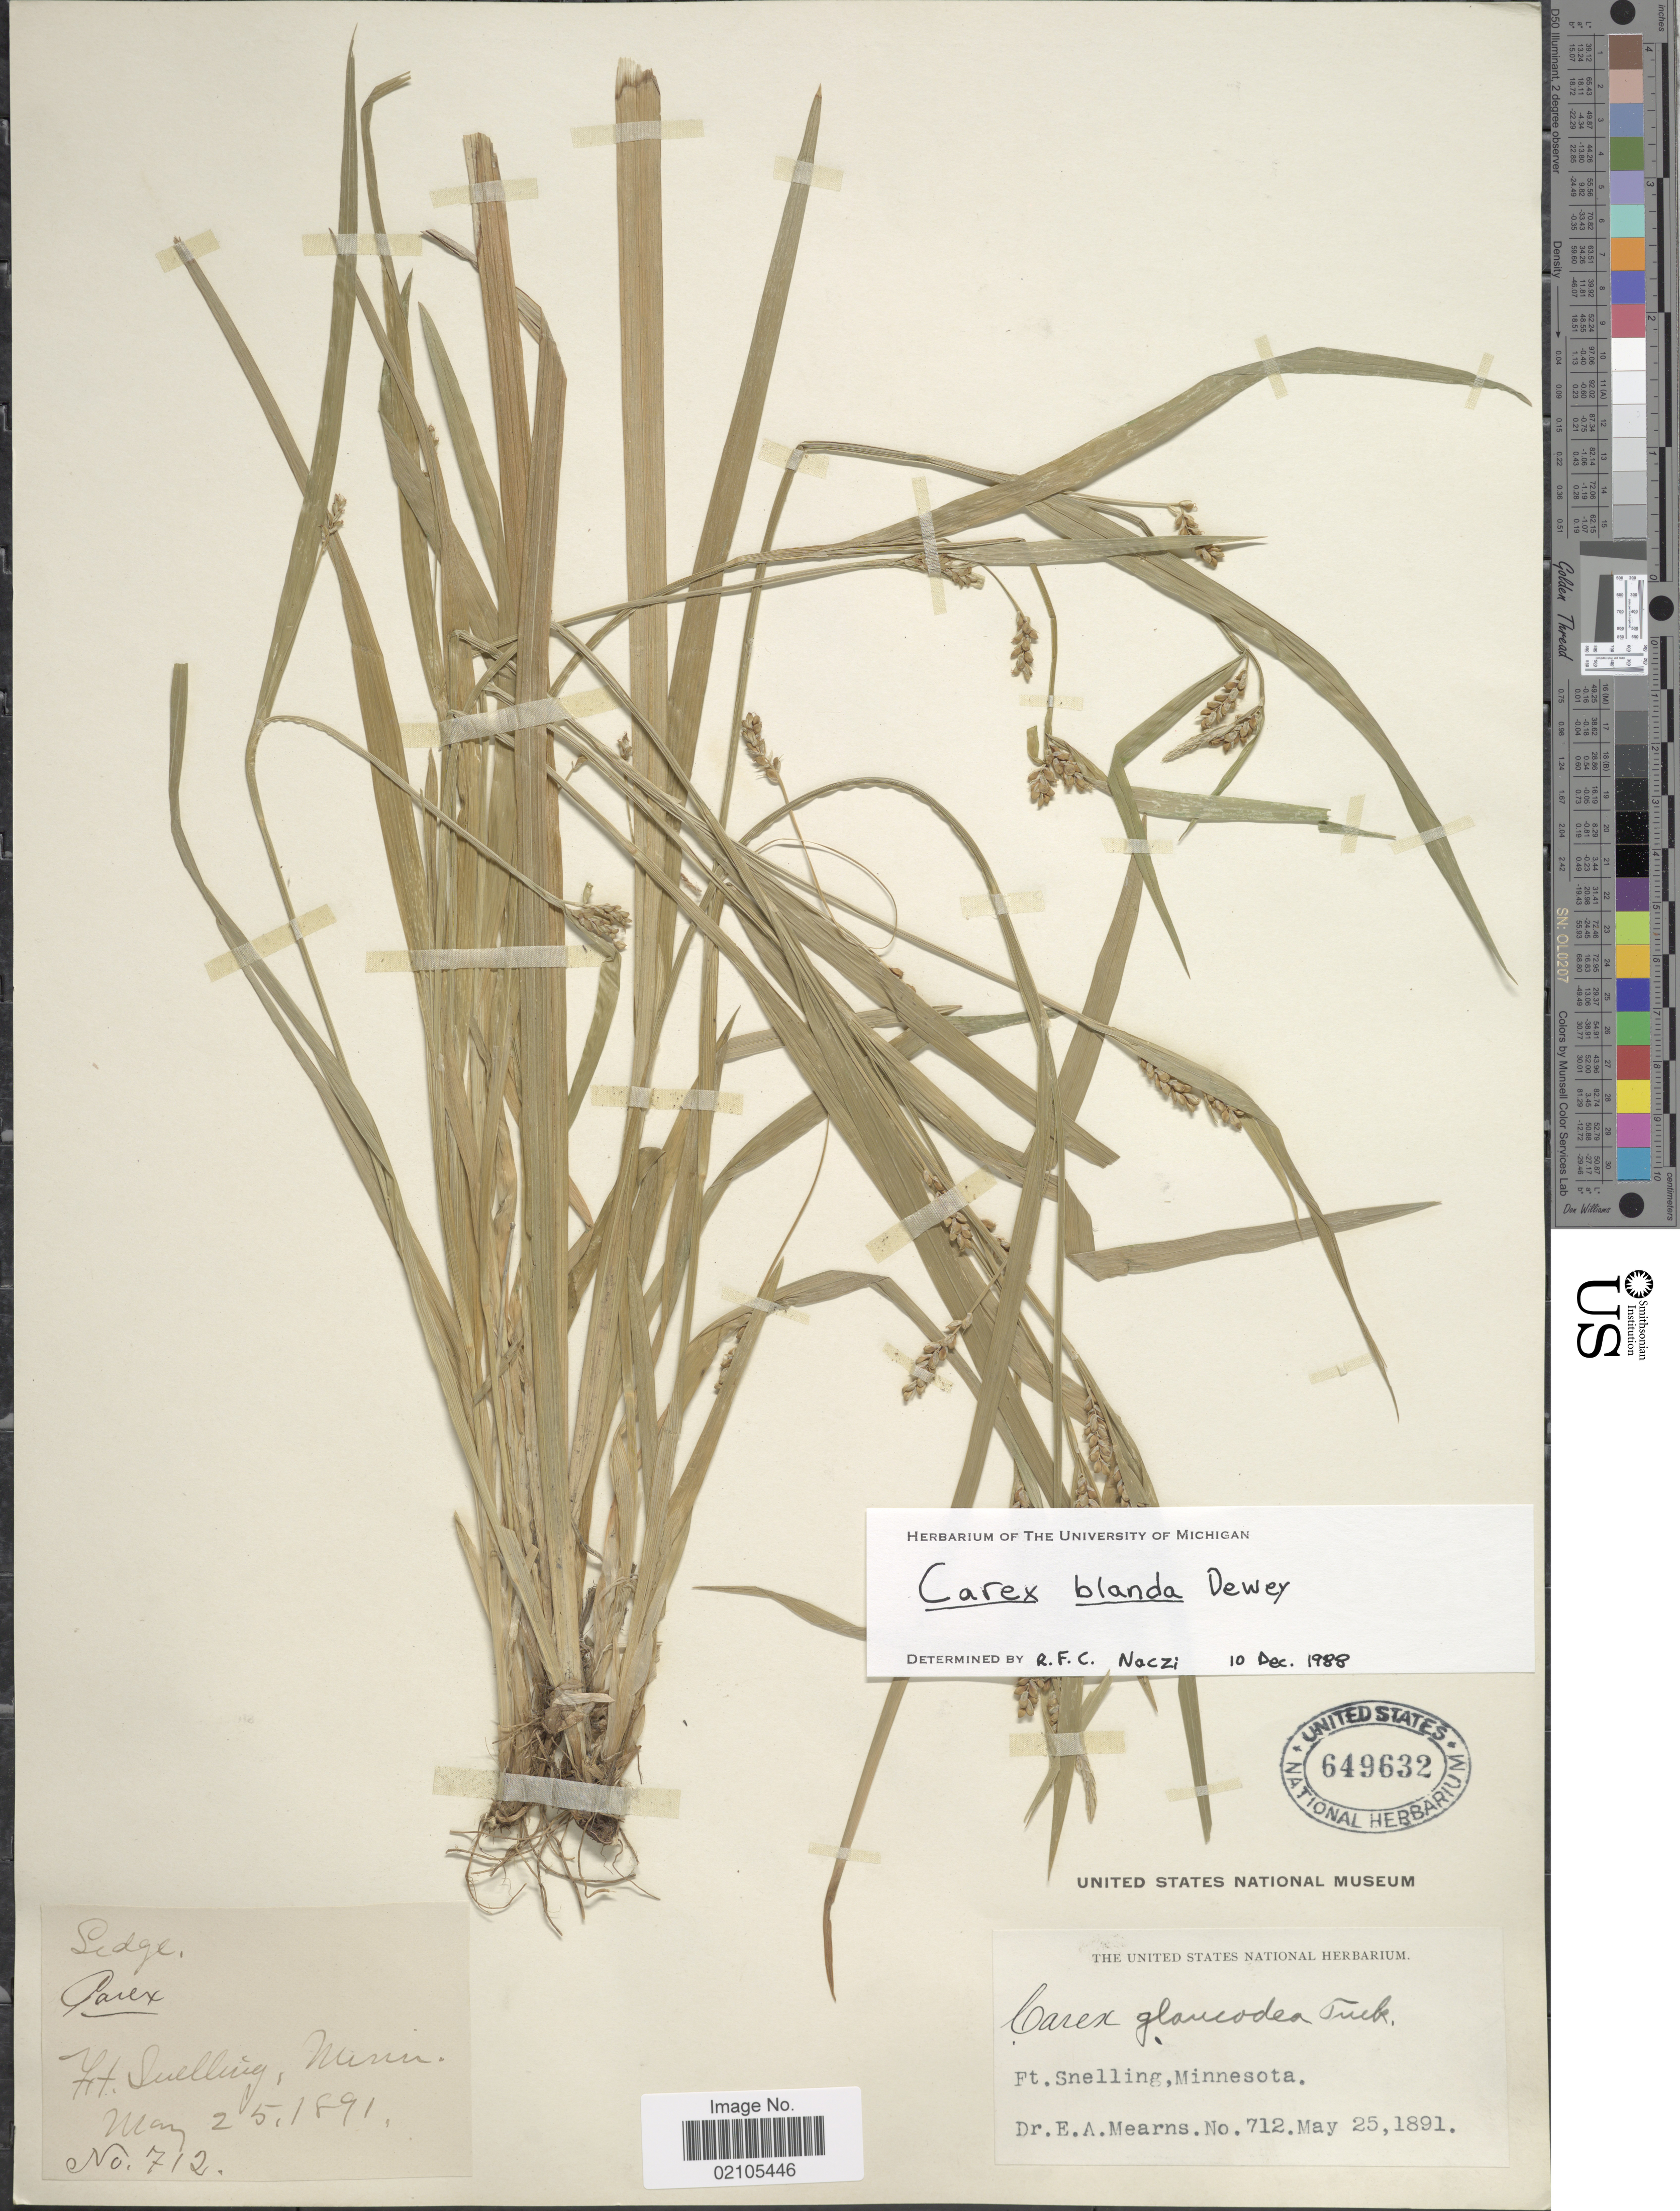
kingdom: Plantae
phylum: Tracheophyta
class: Liliopsida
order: Poales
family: Cyperaceae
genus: Carex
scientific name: Carex blanda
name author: Dewey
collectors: E. A. Mearns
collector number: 712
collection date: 1891-05-25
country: United States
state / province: Minnesota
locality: Ft. Snelling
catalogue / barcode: US 649632